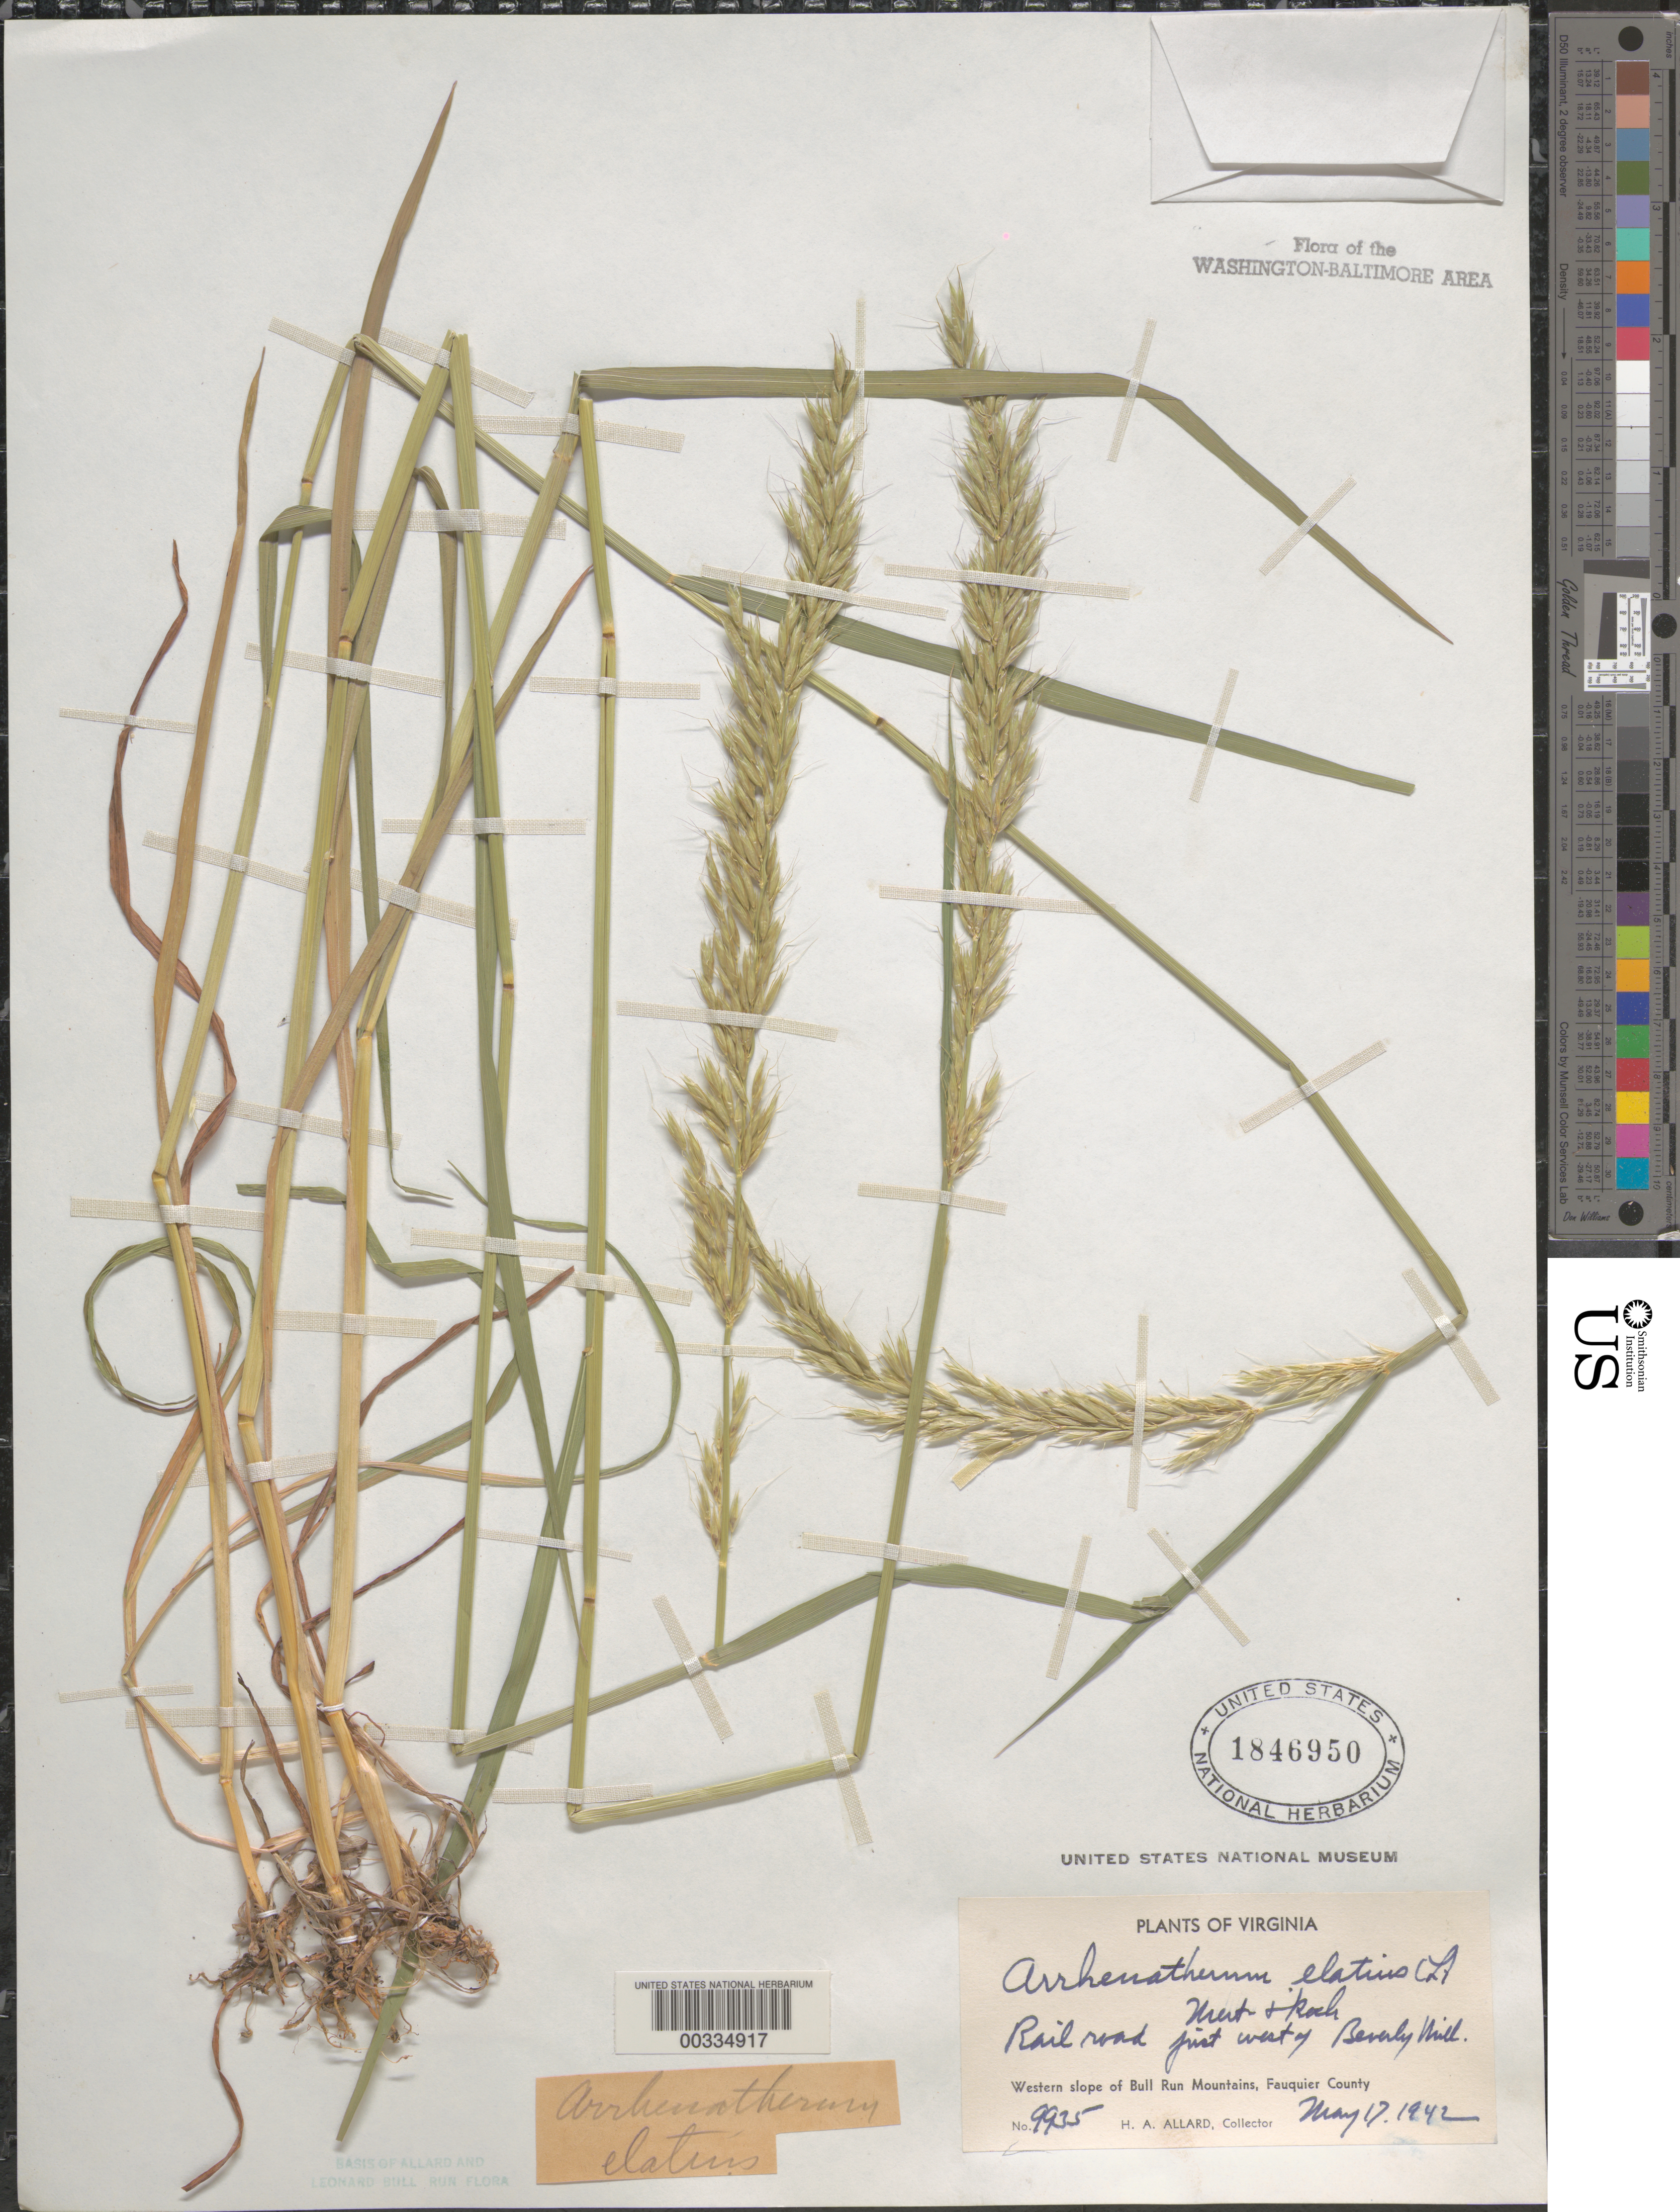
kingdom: Plantae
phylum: Tracheophyta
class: Liliopsida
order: Poales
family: Poaceae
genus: Arrhenatherum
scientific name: Arrhenatherum elatius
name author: (L.) J. Presl & C. Presl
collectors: H. A. Allard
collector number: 9935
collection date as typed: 17 May 1942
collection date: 1942-05-17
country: United States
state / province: Virginia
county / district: Fauquier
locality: West of Beverley Mill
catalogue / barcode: US 1846950